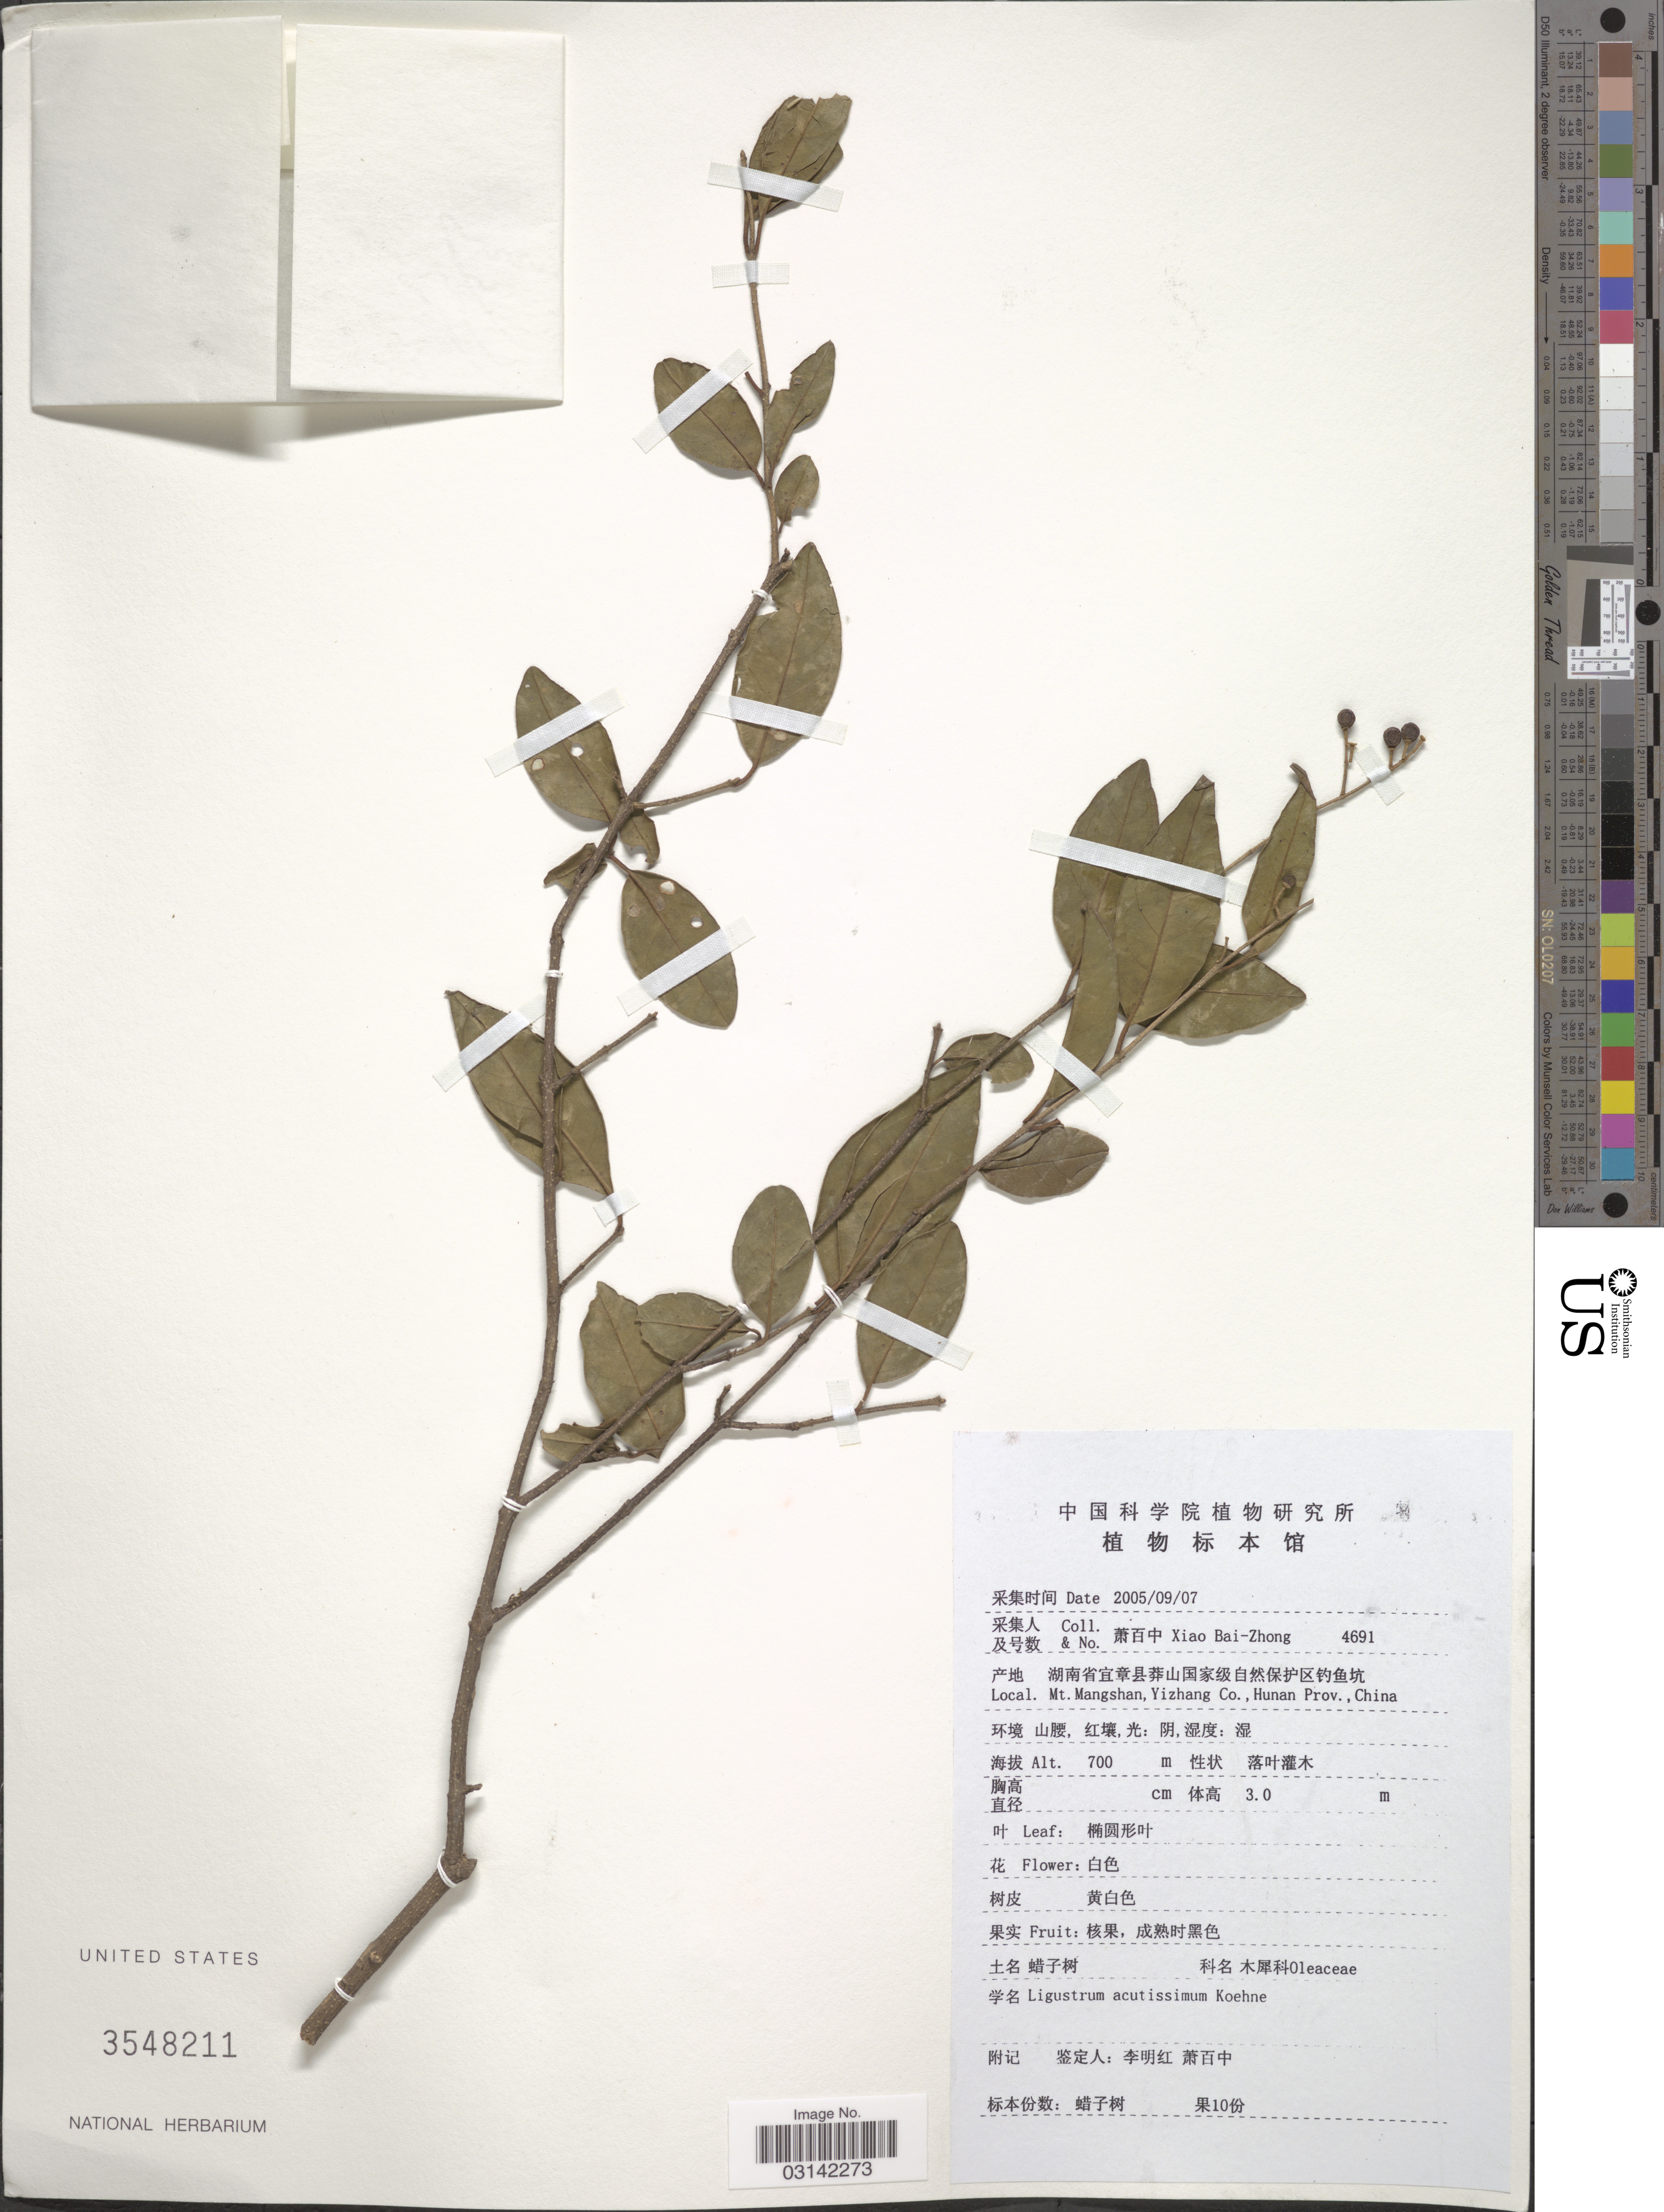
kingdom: Plantae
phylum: Tracheophyta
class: Magnoliopsida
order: Lamiales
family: Oleaceae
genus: Ligustrum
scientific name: Ligustrum acutissimum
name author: Koehne in Urb. & Graebner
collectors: B. Z. Xiao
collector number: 4691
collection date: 2005-09-07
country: China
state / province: Yunnan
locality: Mt. Mangshan, Yizhang Co.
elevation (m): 700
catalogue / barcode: US 3548211